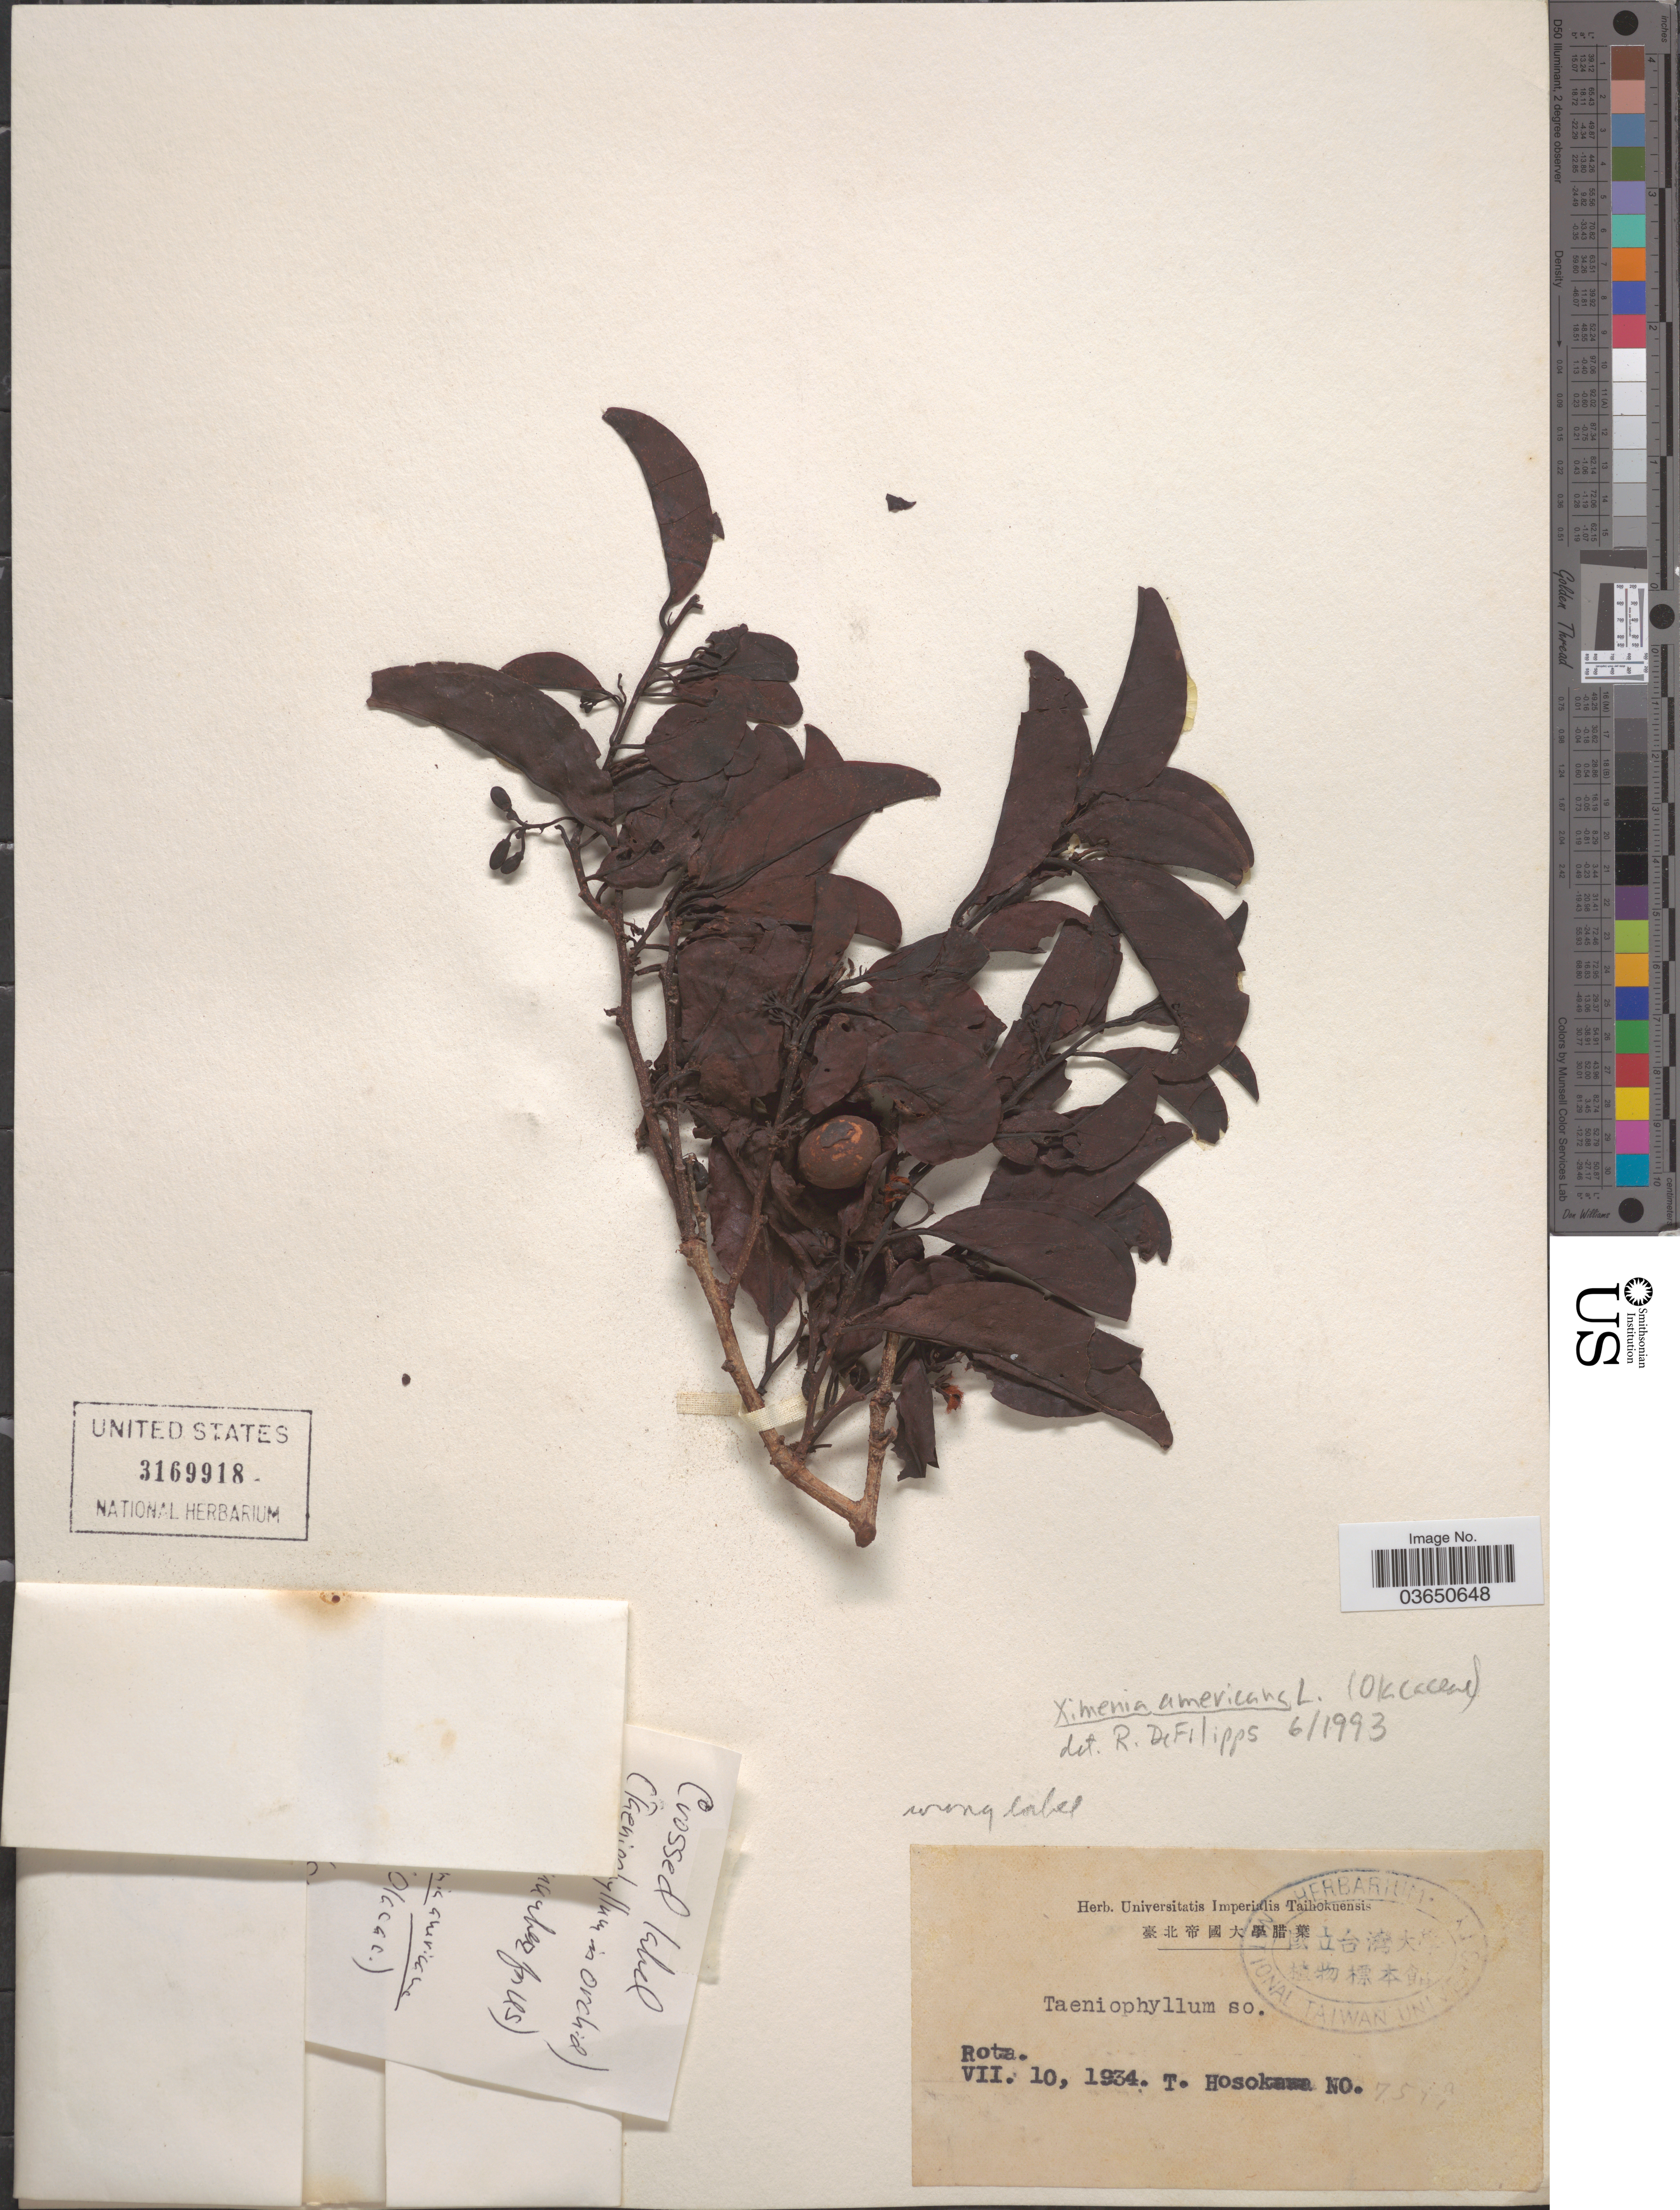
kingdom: Plantae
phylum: Tracheophyta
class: Magnoliopsida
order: Santalales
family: Ximeniaceae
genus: Ximenia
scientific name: Ximenia americana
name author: L.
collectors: T. Hosokawa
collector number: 7547*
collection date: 1934-07-10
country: Northern Mariana Islands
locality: Rota.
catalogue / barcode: US 3169918